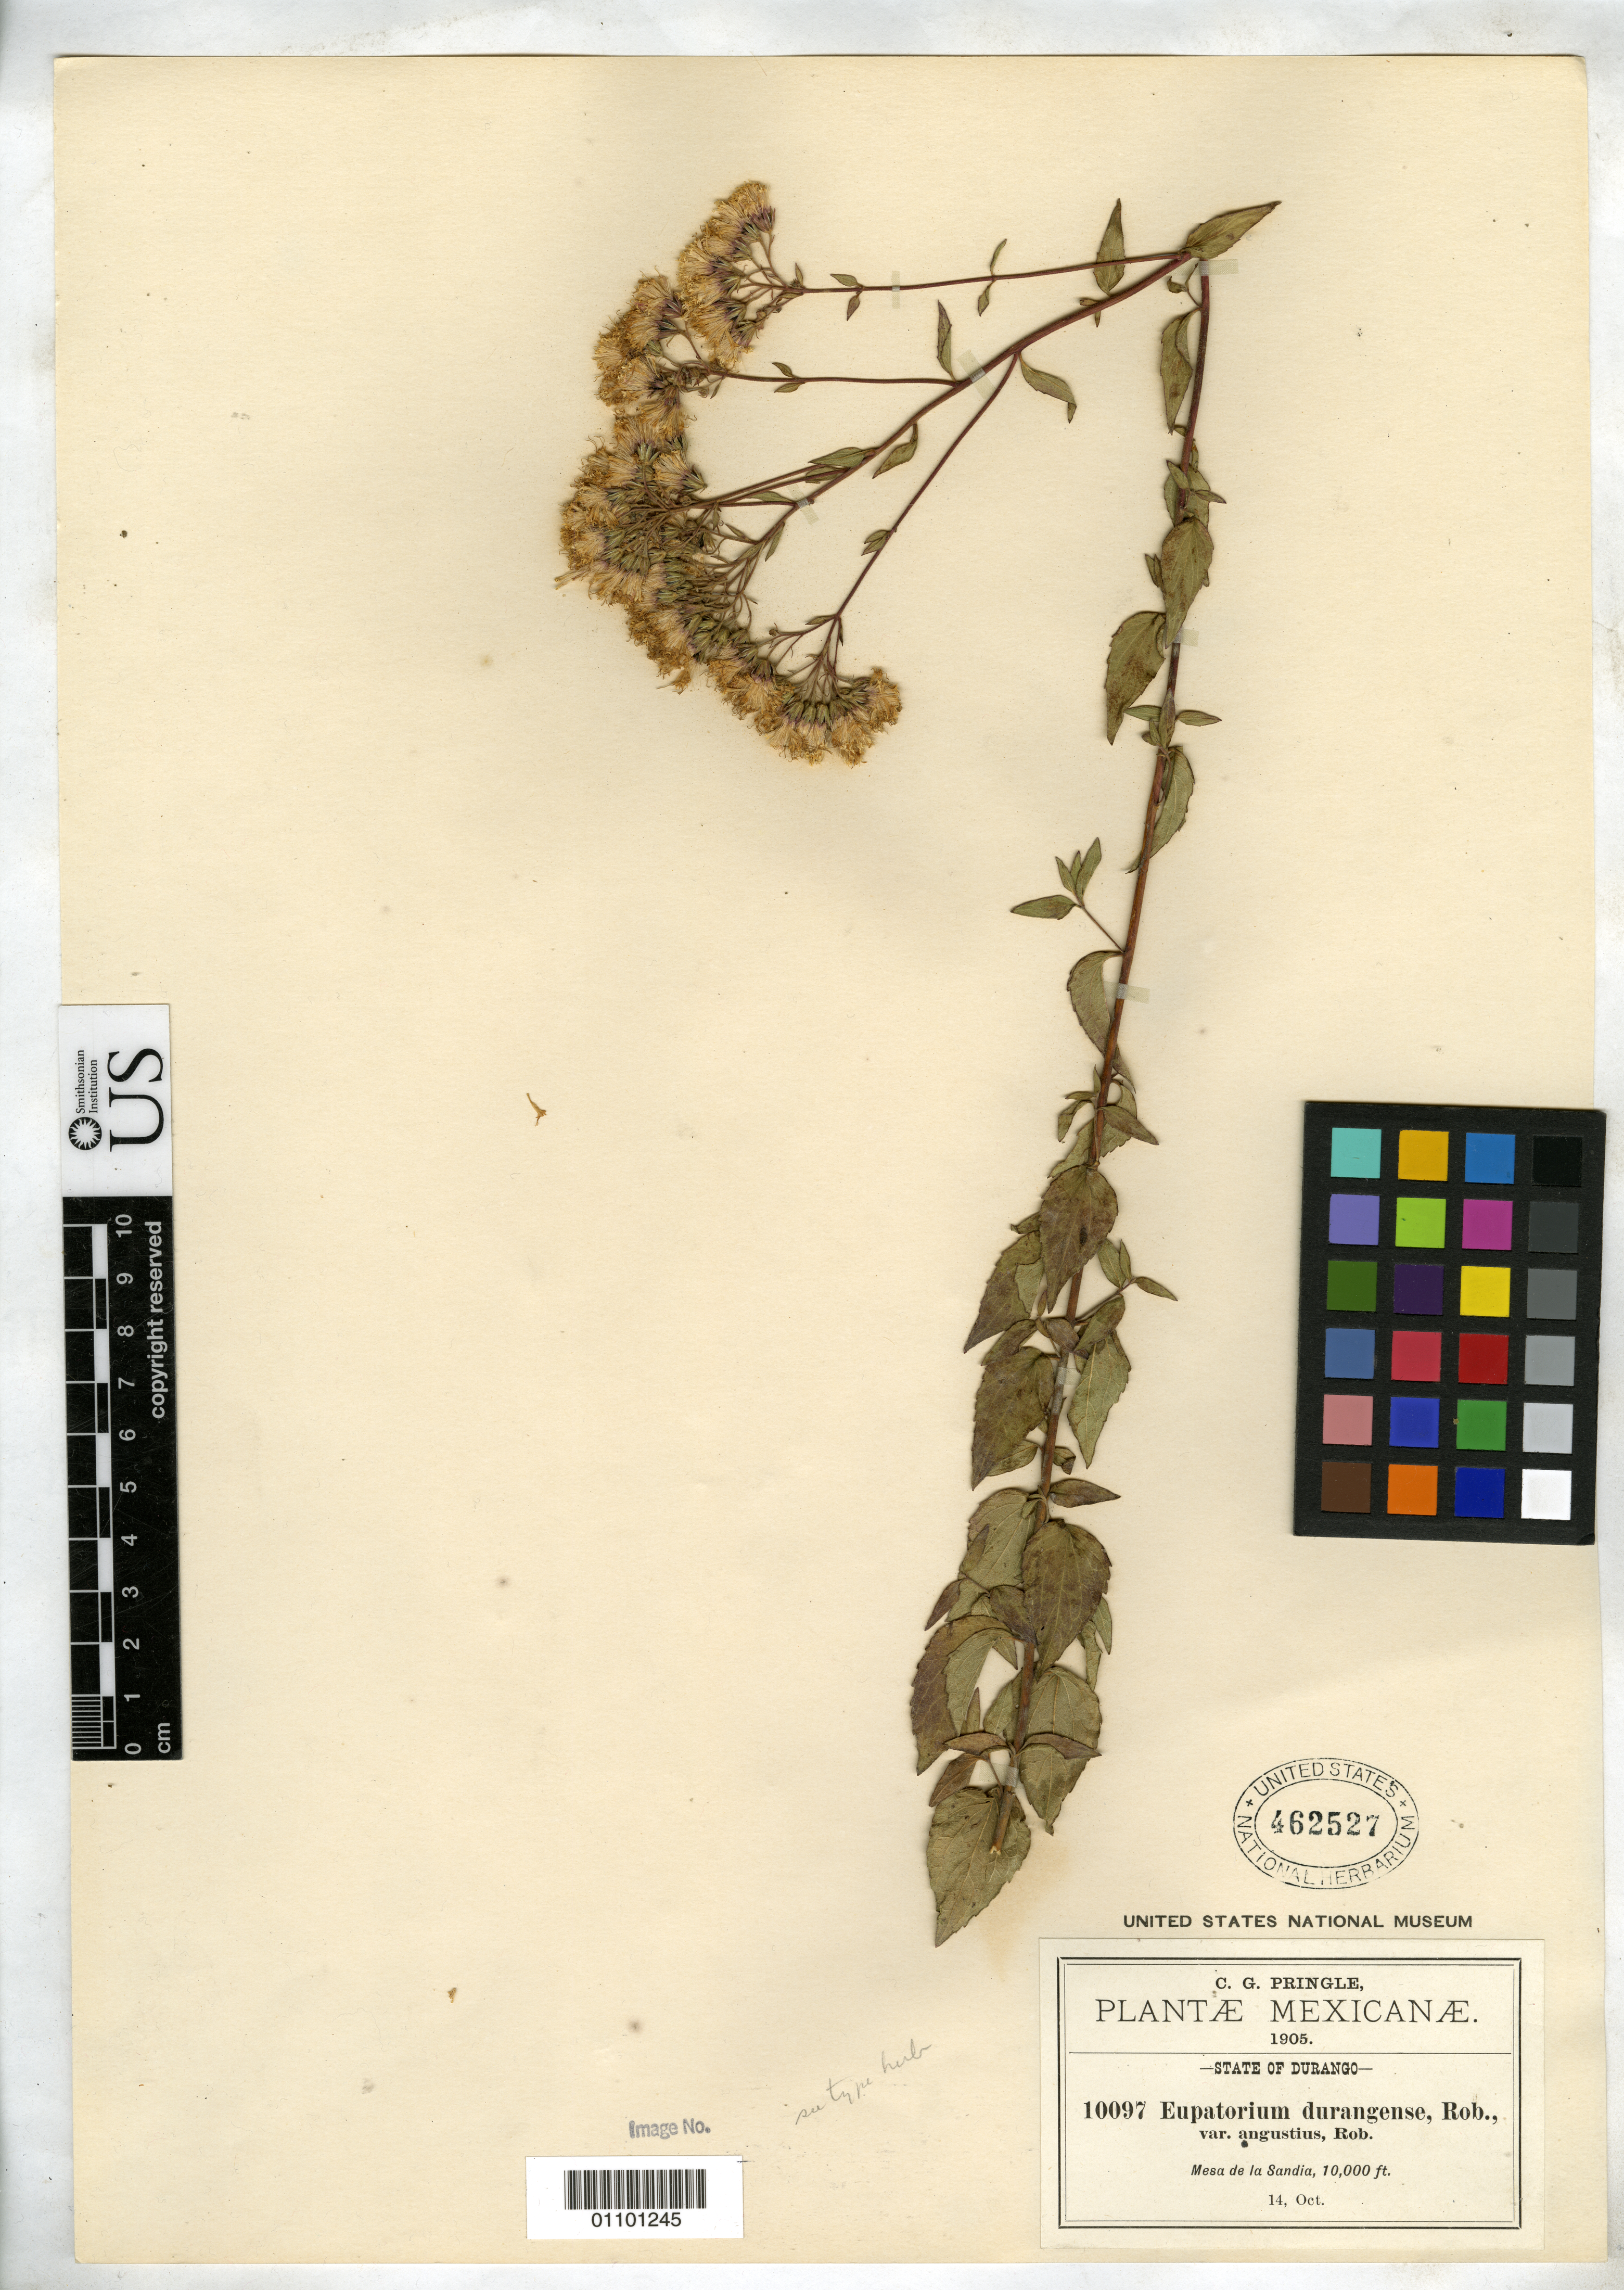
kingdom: Plantae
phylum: Tracheophyta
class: Magnoliopsida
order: Asterales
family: Asteraceae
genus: Eupatorium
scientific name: Eupatorium durangense var. angustius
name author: B.L. Rob.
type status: Isotype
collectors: C. G. Pringle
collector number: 10097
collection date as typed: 14 Oct 1905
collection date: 1905-10-14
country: Mexico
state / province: Durango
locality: Mesa de la Sandia.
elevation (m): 3048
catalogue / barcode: US 462527